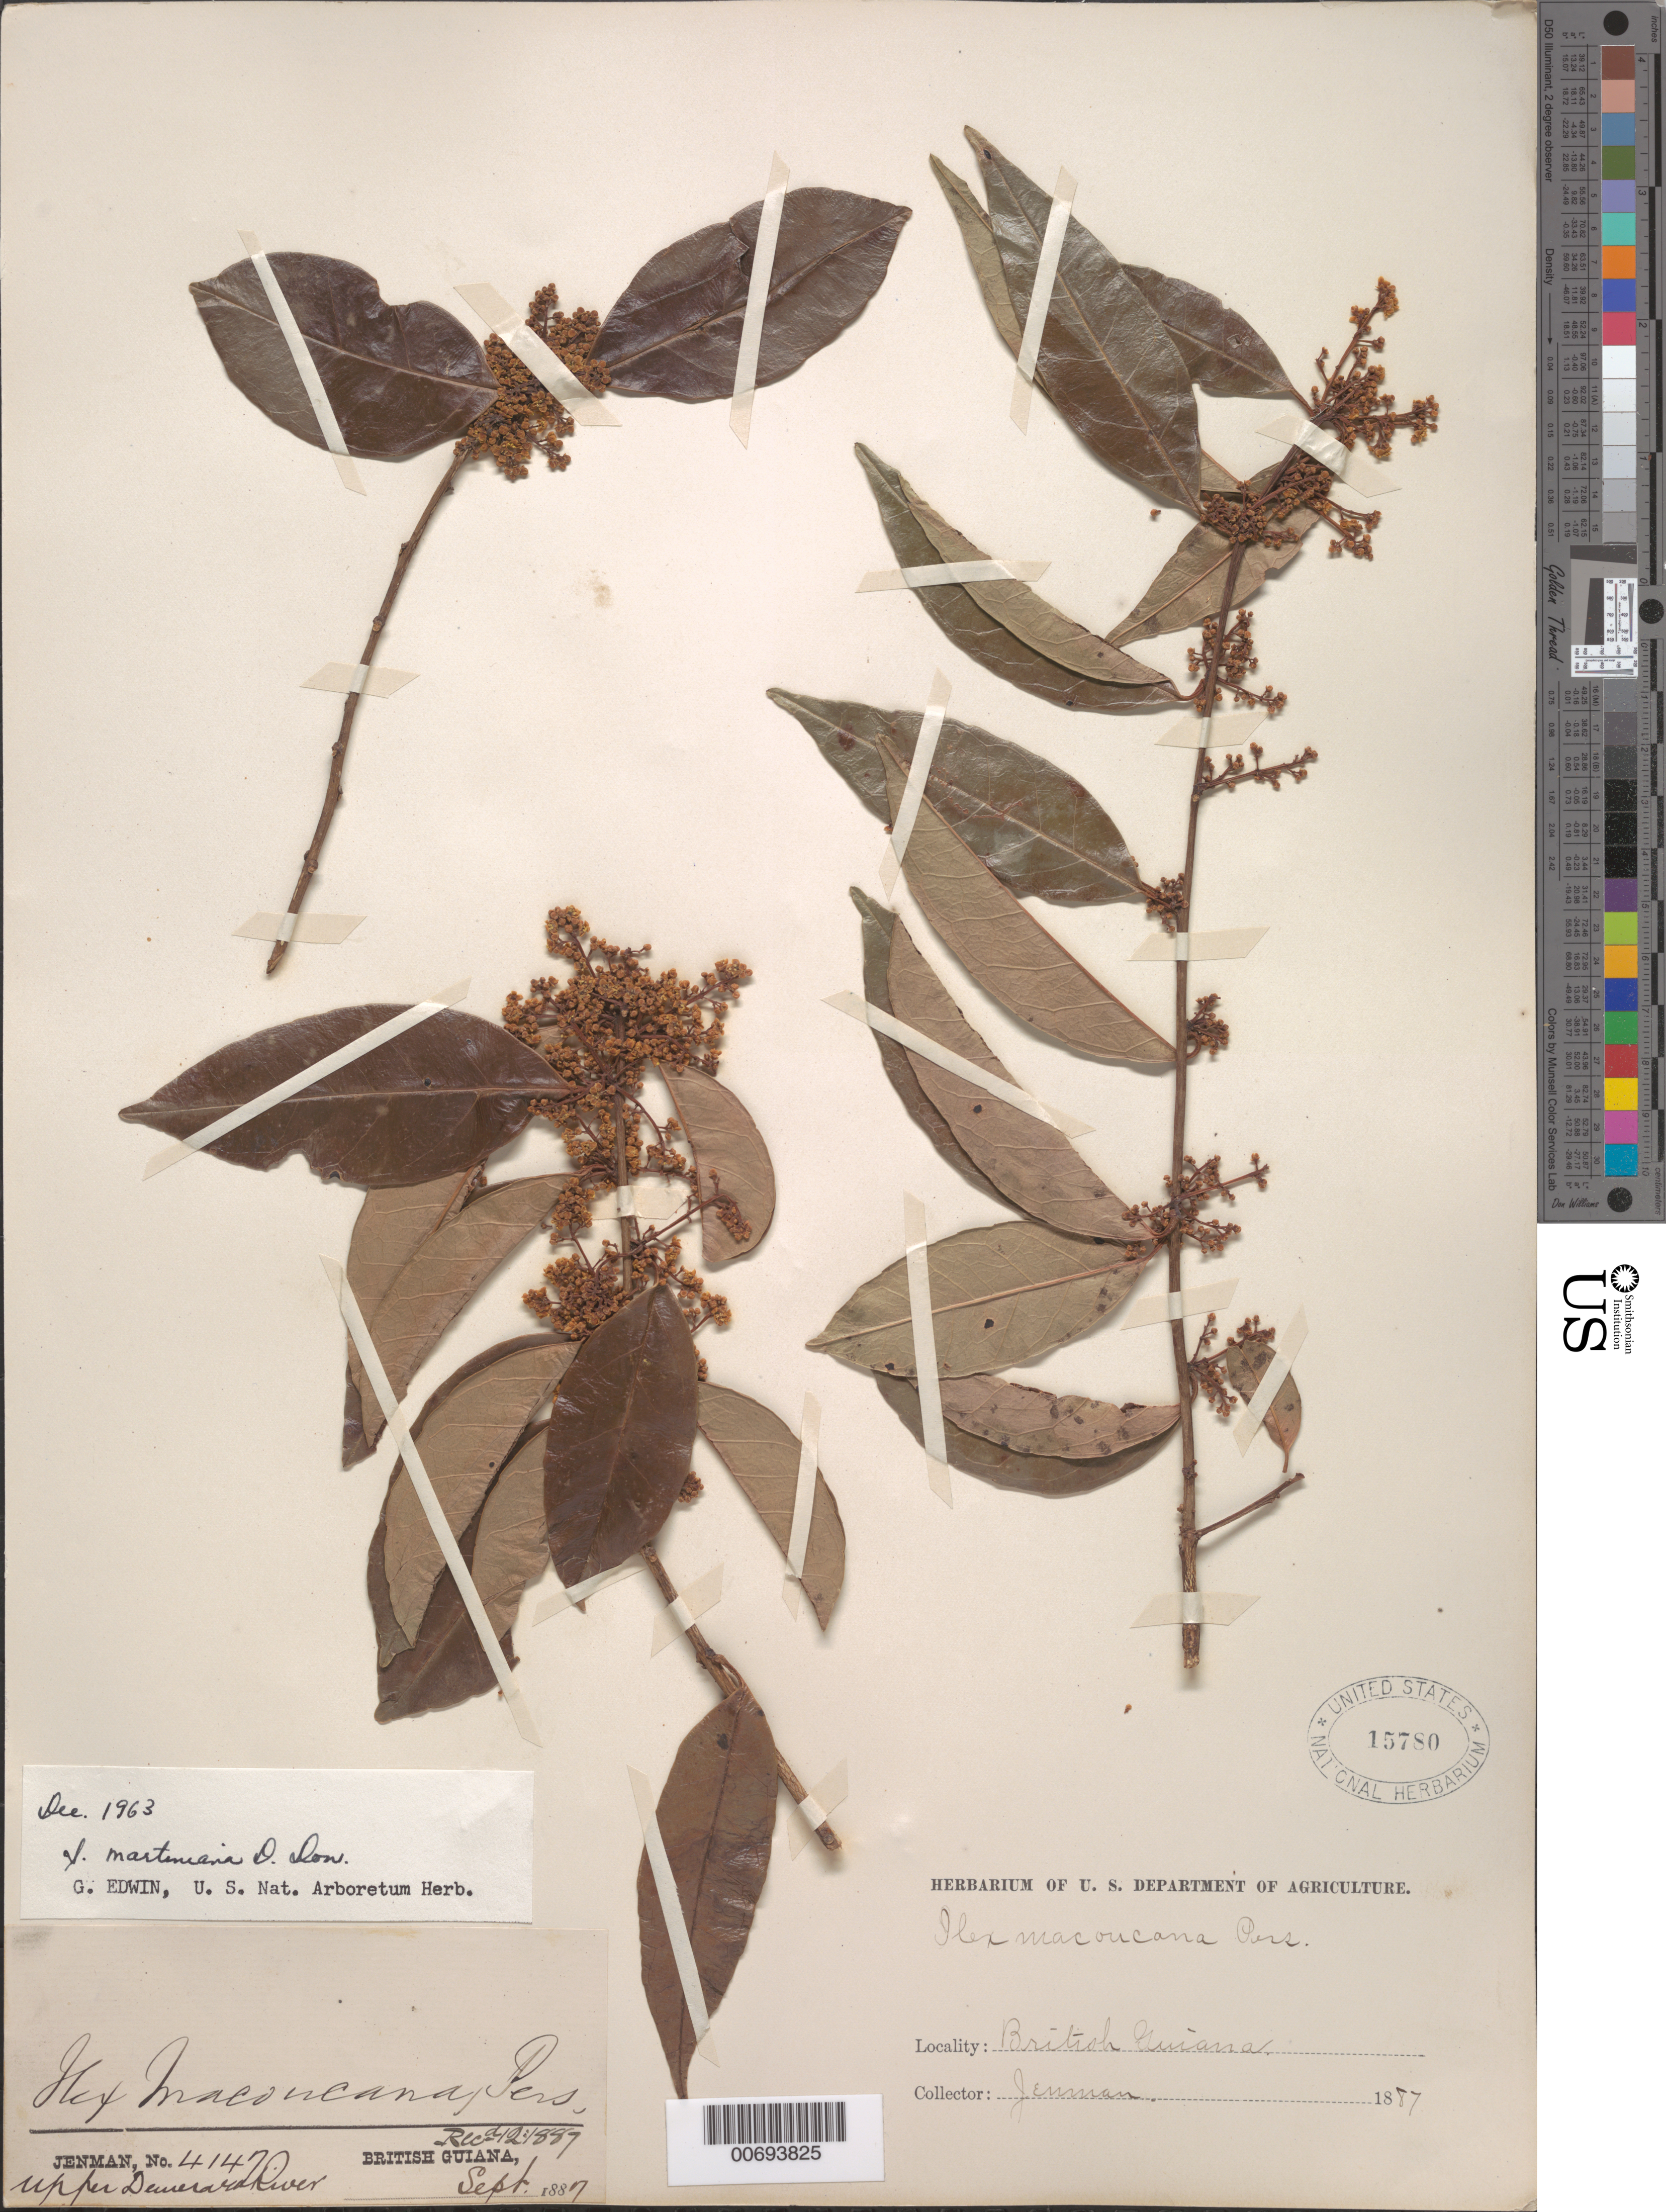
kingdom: Plantae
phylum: Tracheophyta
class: Magnoliopsida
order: Aquifoliales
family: Aquifoliaceae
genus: Ilex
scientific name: Ilex martiniana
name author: D. Don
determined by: Edwin, G.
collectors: G. S. Jenman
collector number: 4147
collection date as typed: September 1887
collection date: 1887-09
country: Guyana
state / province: U. Demerara-Berbice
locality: Upper Demerara River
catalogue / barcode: US 15780